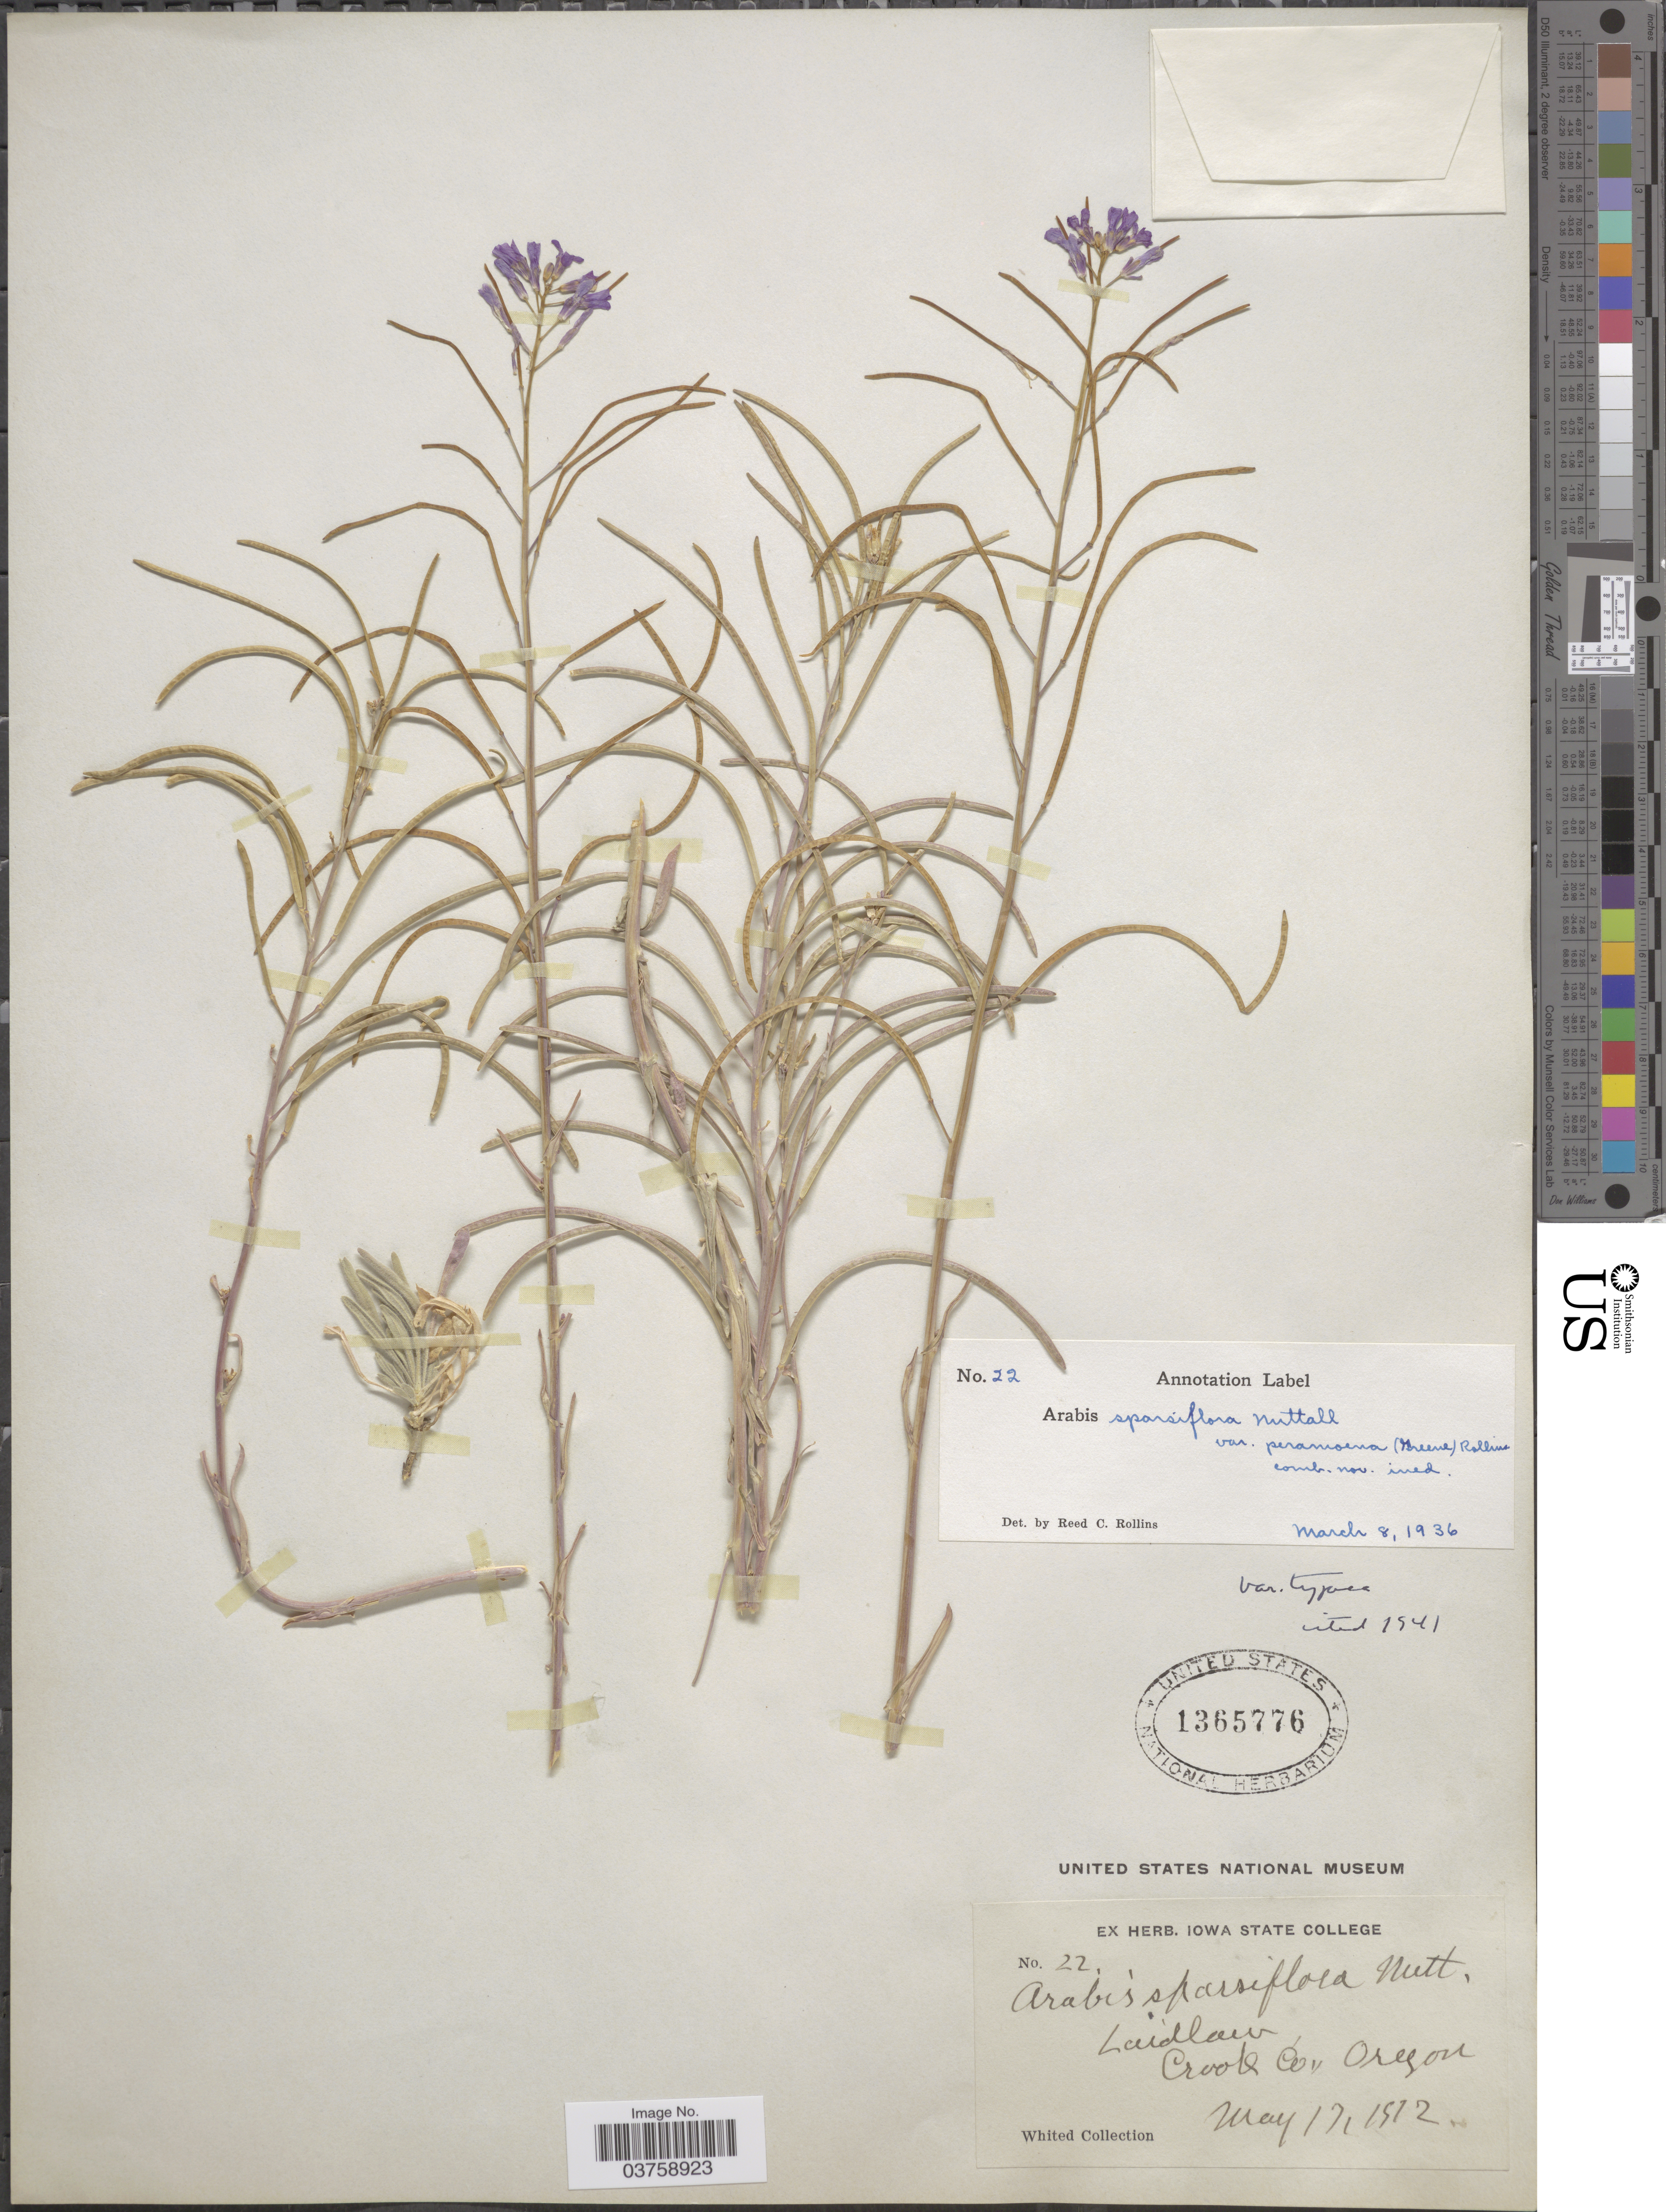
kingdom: Plantae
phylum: Tracheophyta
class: Magnoliopsida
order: Brassicales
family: Brassicaceae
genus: Arabis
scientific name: Arabis sparsiflora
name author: Nutt.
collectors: Whited Collection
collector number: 22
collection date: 1912-05-17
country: United States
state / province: Oregon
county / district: Crook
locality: Laidlaw, Crook Co.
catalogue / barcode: US 1365776